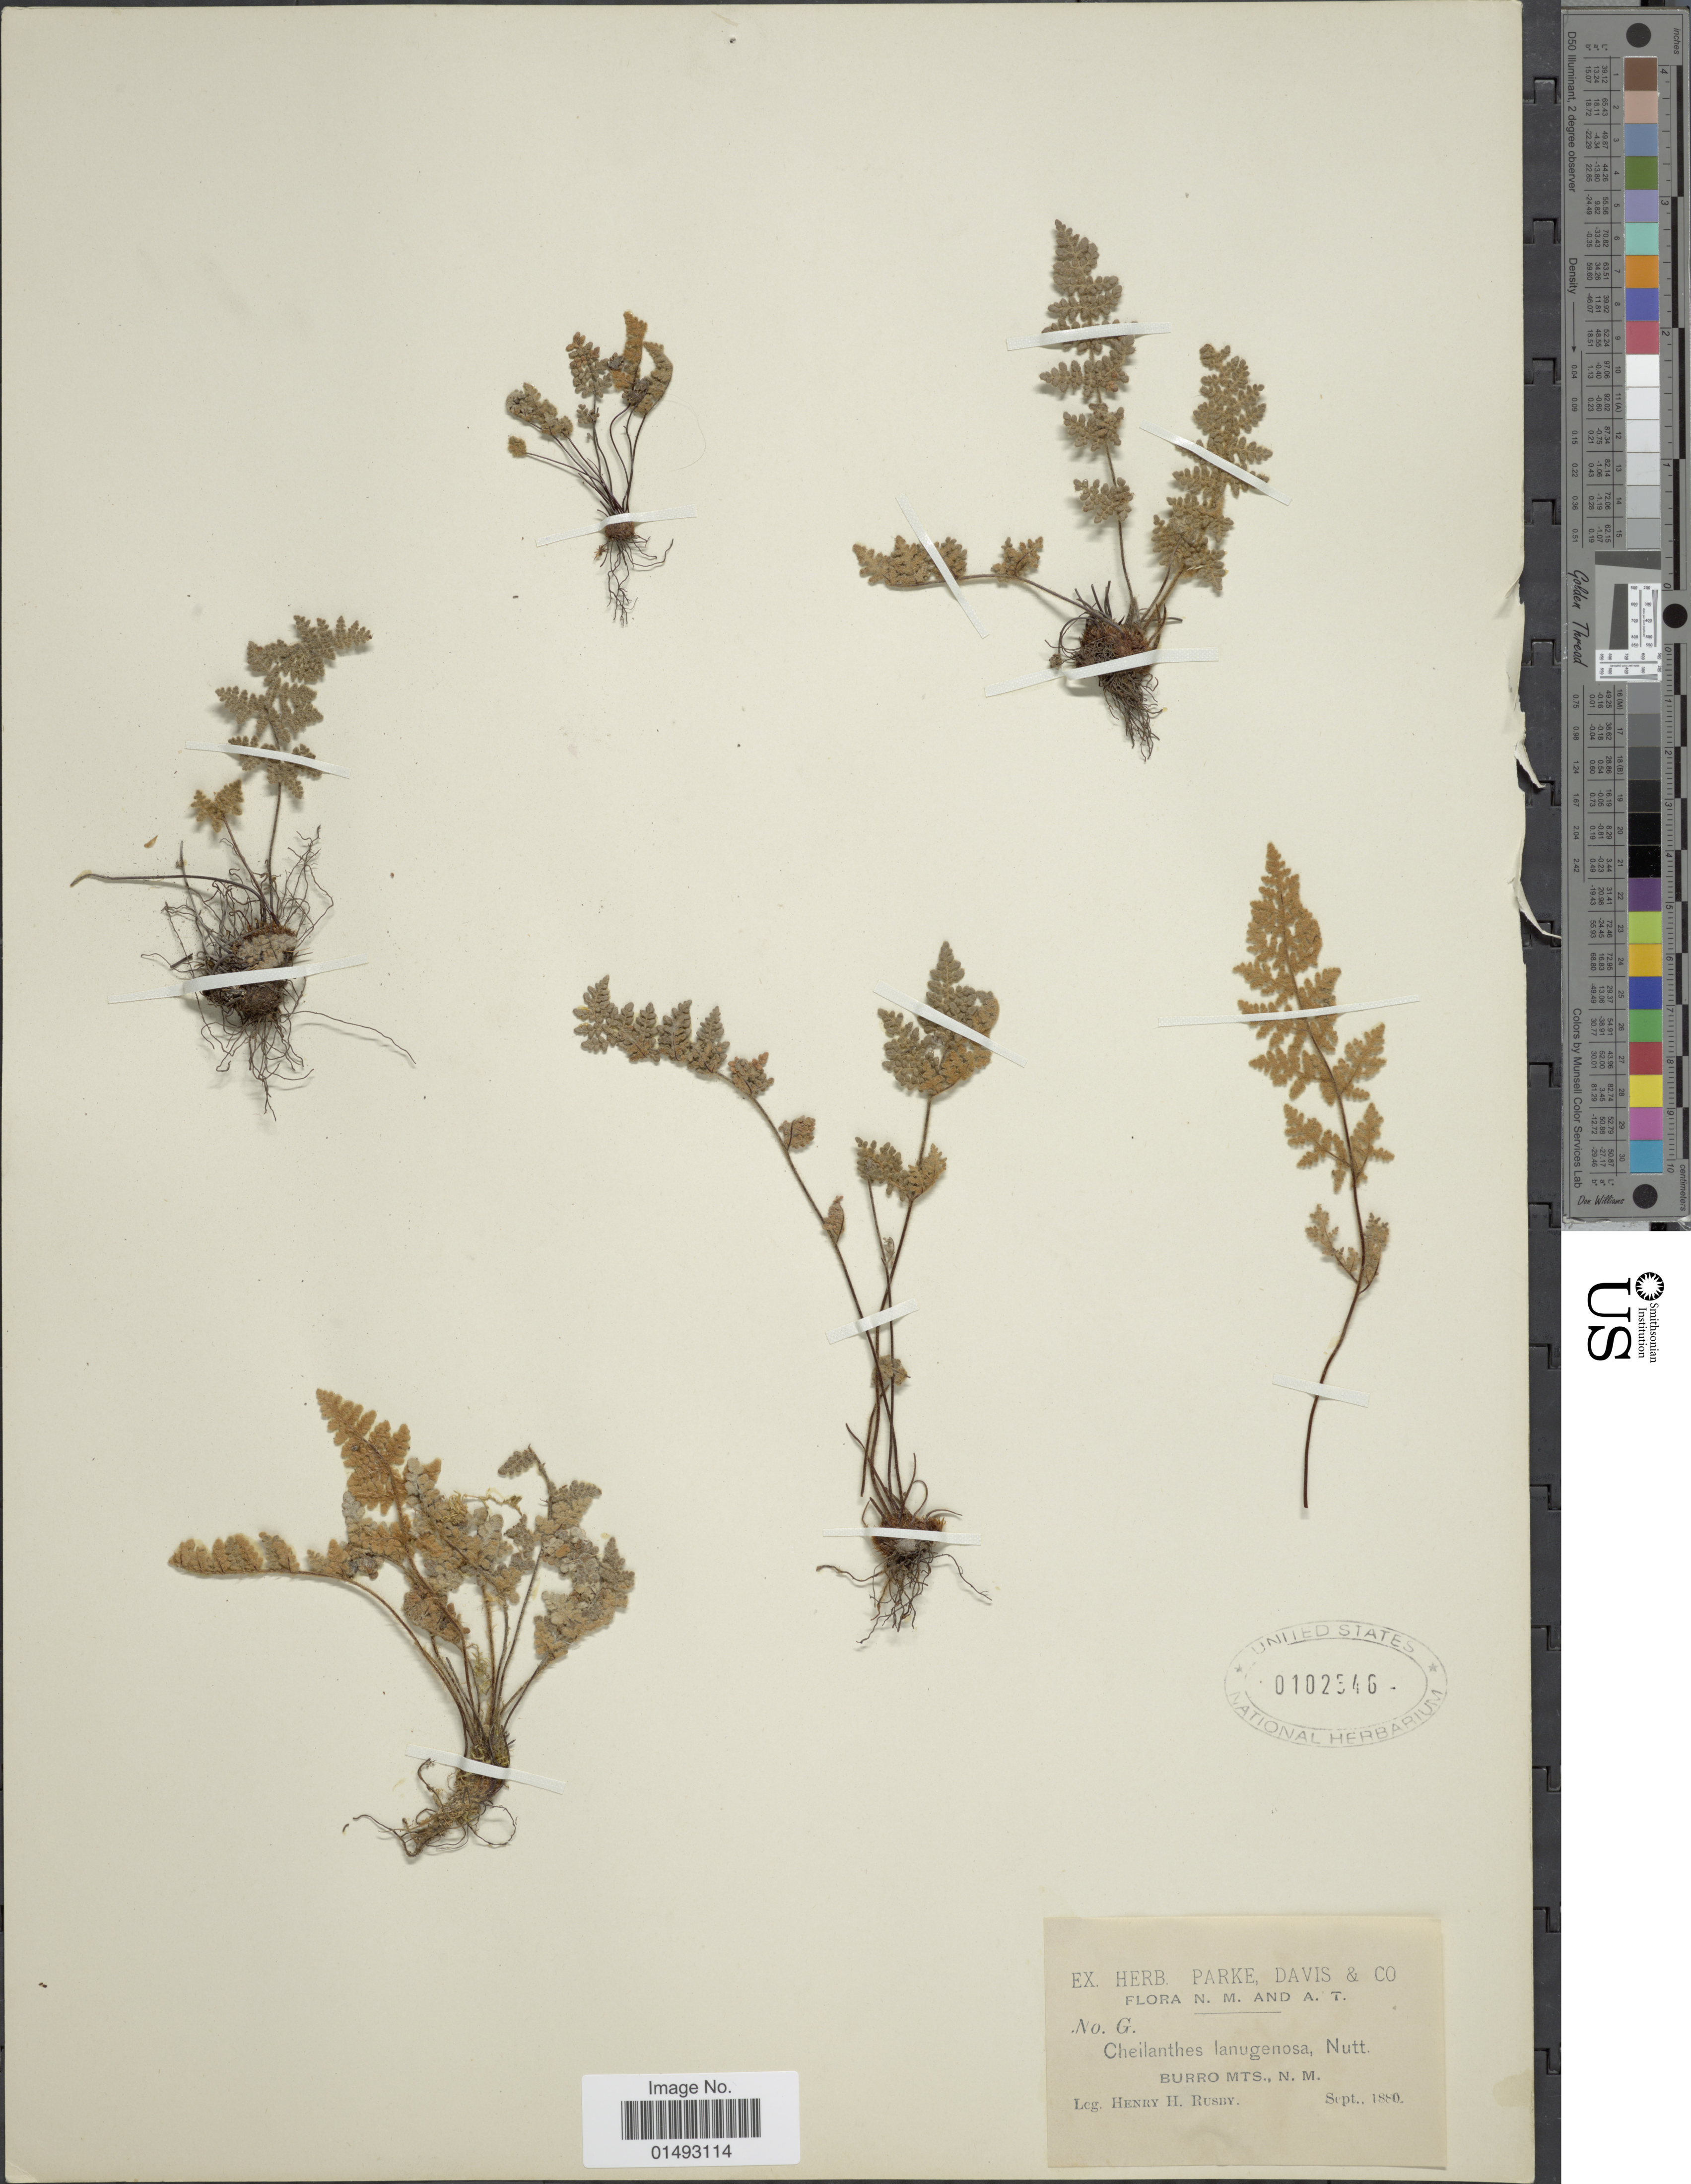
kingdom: Plantae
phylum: Tracheophyta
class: Polypodiopsida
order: Polypodiales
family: Pteridaceae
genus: Myriopteris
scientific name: Myriopteris gracilis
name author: Fée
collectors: H. H. Rusby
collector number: G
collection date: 1880-09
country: United States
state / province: New Mexico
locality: A.T. Burro Mts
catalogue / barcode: US 102546